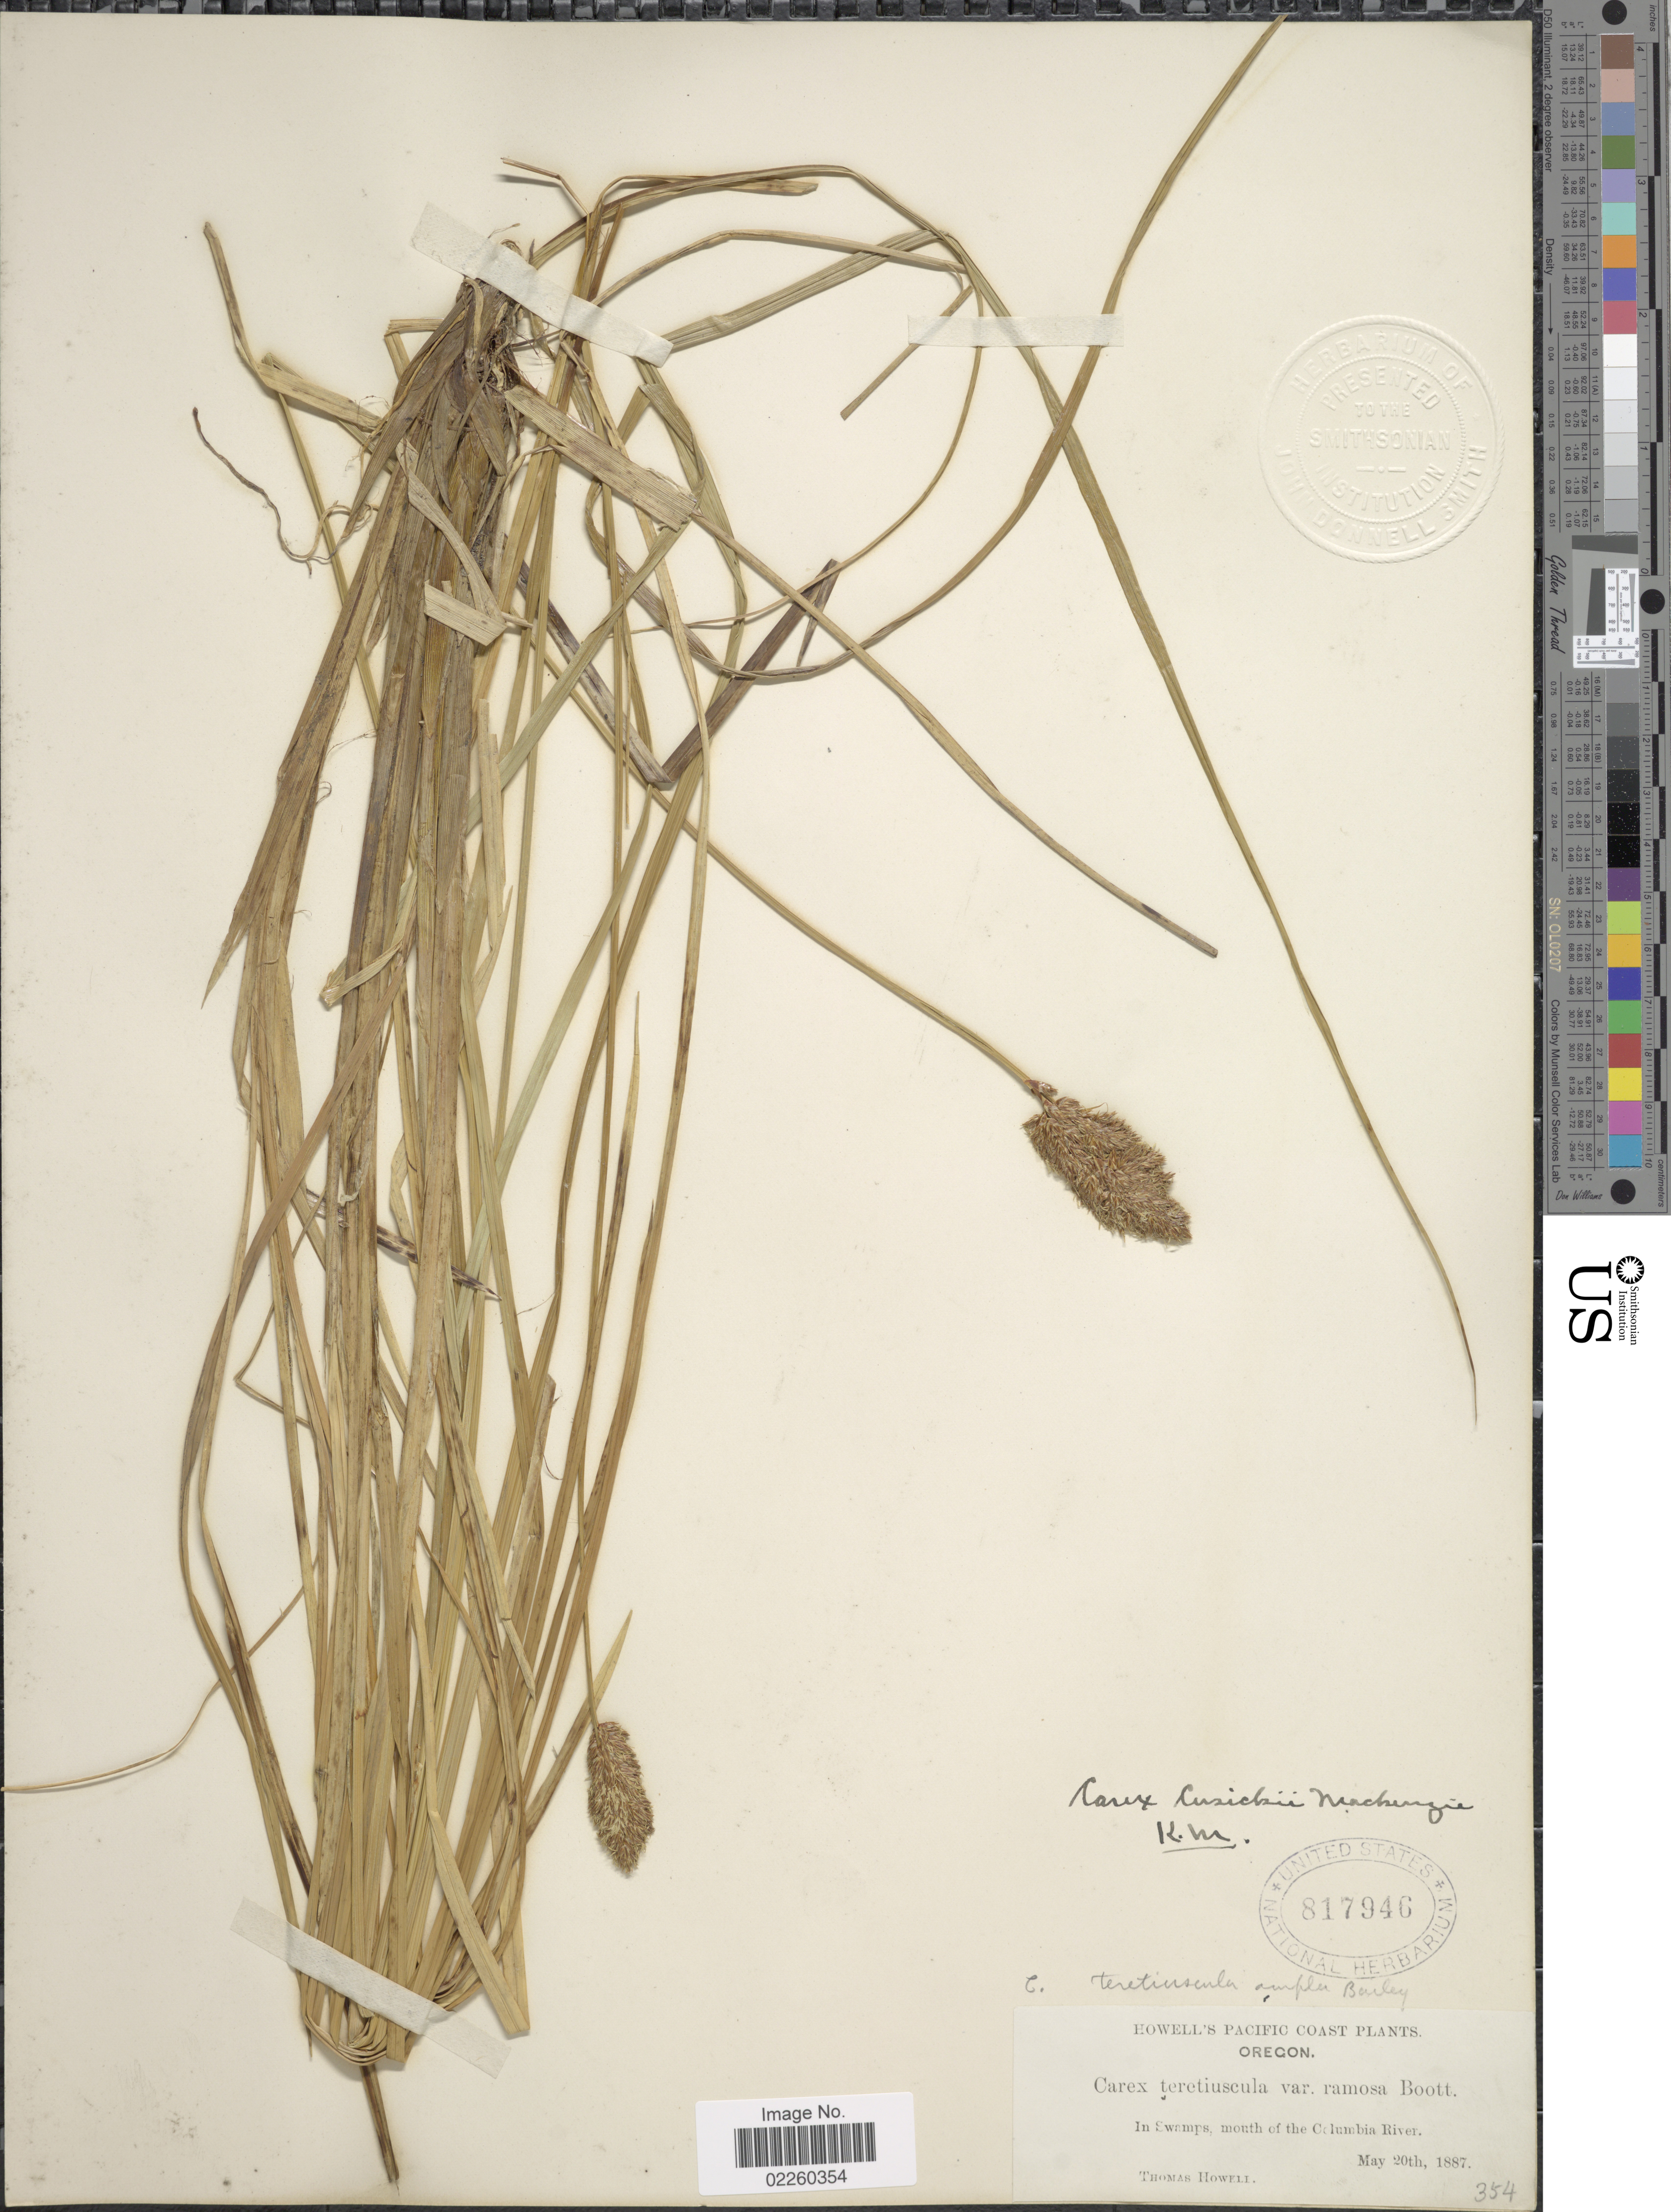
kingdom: Plantae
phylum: Tracheophyta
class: Liliopsida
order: Poales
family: Cyperaceae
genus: Carex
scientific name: Carex cusickii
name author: Mack.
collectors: T. Howell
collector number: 354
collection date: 1887-05-20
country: United States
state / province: Oregon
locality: Pacific Coast, mouth of the Columbia River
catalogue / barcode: US 817946